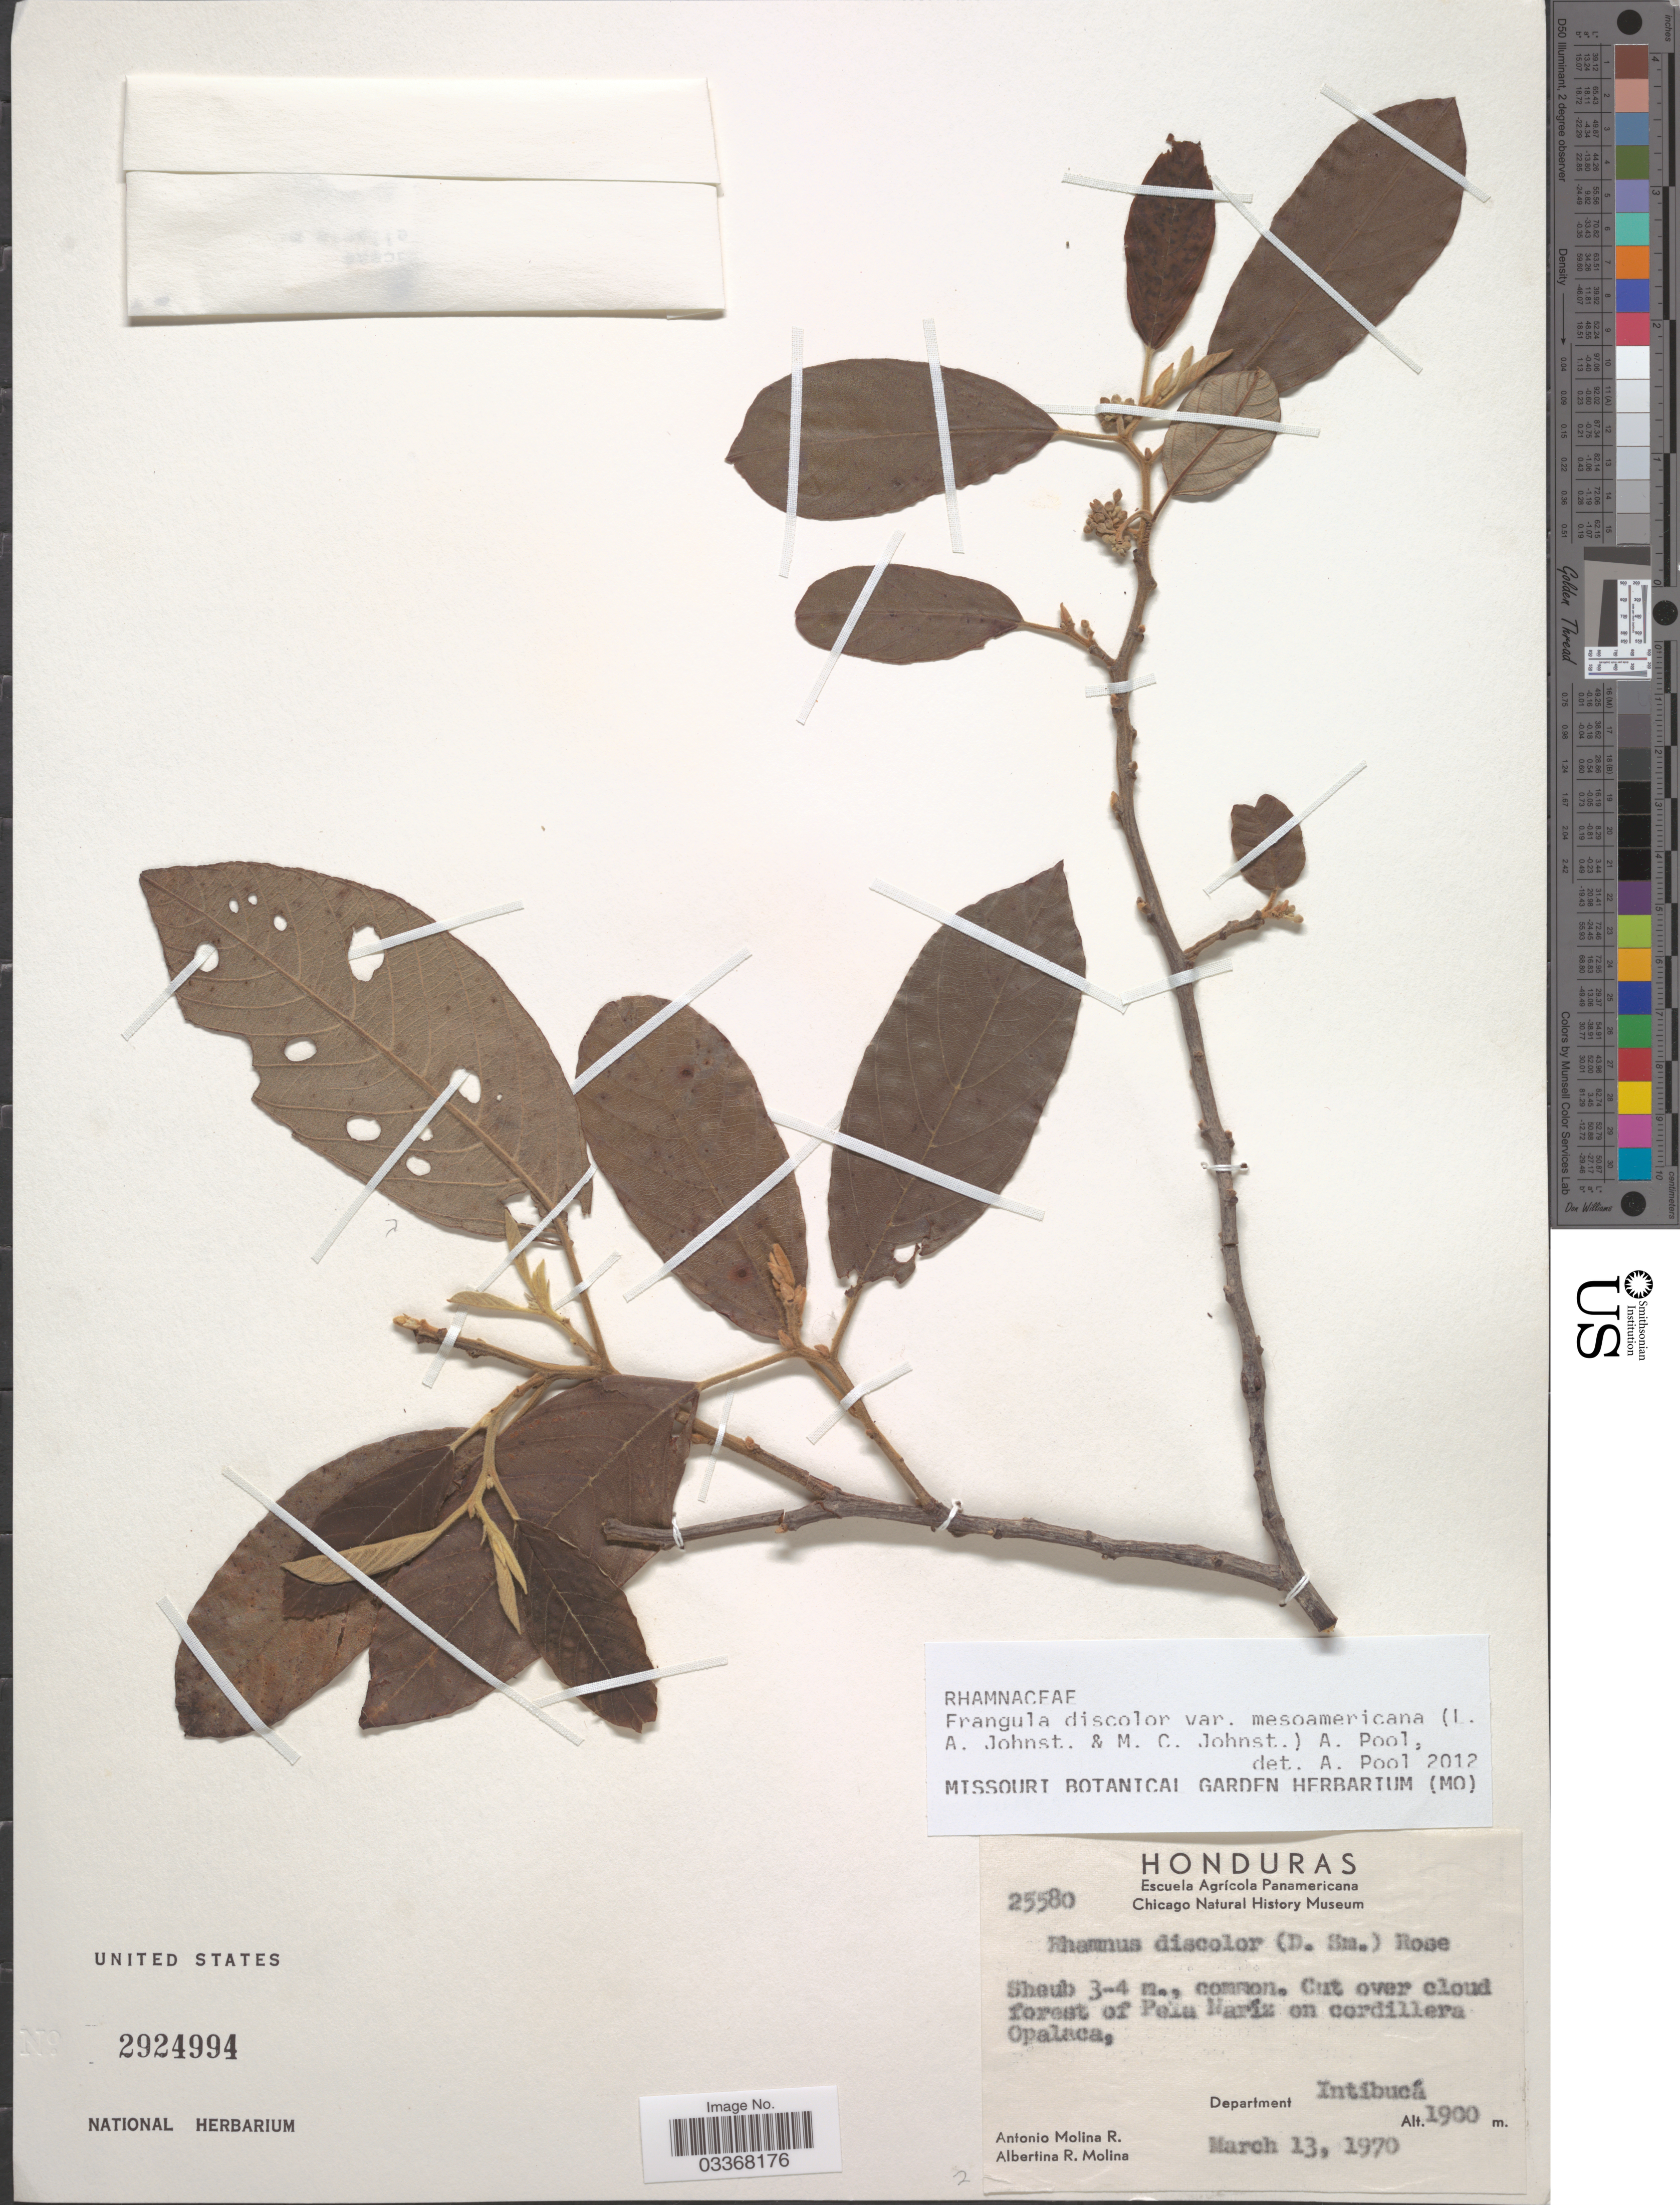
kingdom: Plantae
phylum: Tracheophyta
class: Magnoliopsida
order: Rosales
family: Rhamnaceae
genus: Frangula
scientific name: Frangula discolor var. mesoamericana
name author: (L.A. Johnst. & M.C. Johnst.) A. Pool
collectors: A. Molina R. & A. R. Molina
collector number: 25580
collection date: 1970-03-13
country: Honduras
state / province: Intibuca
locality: Cut over cloud forest of Pela Maríz on cordillera Opalaca, Department Intibucá.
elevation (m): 1900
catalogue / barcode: US 2924994